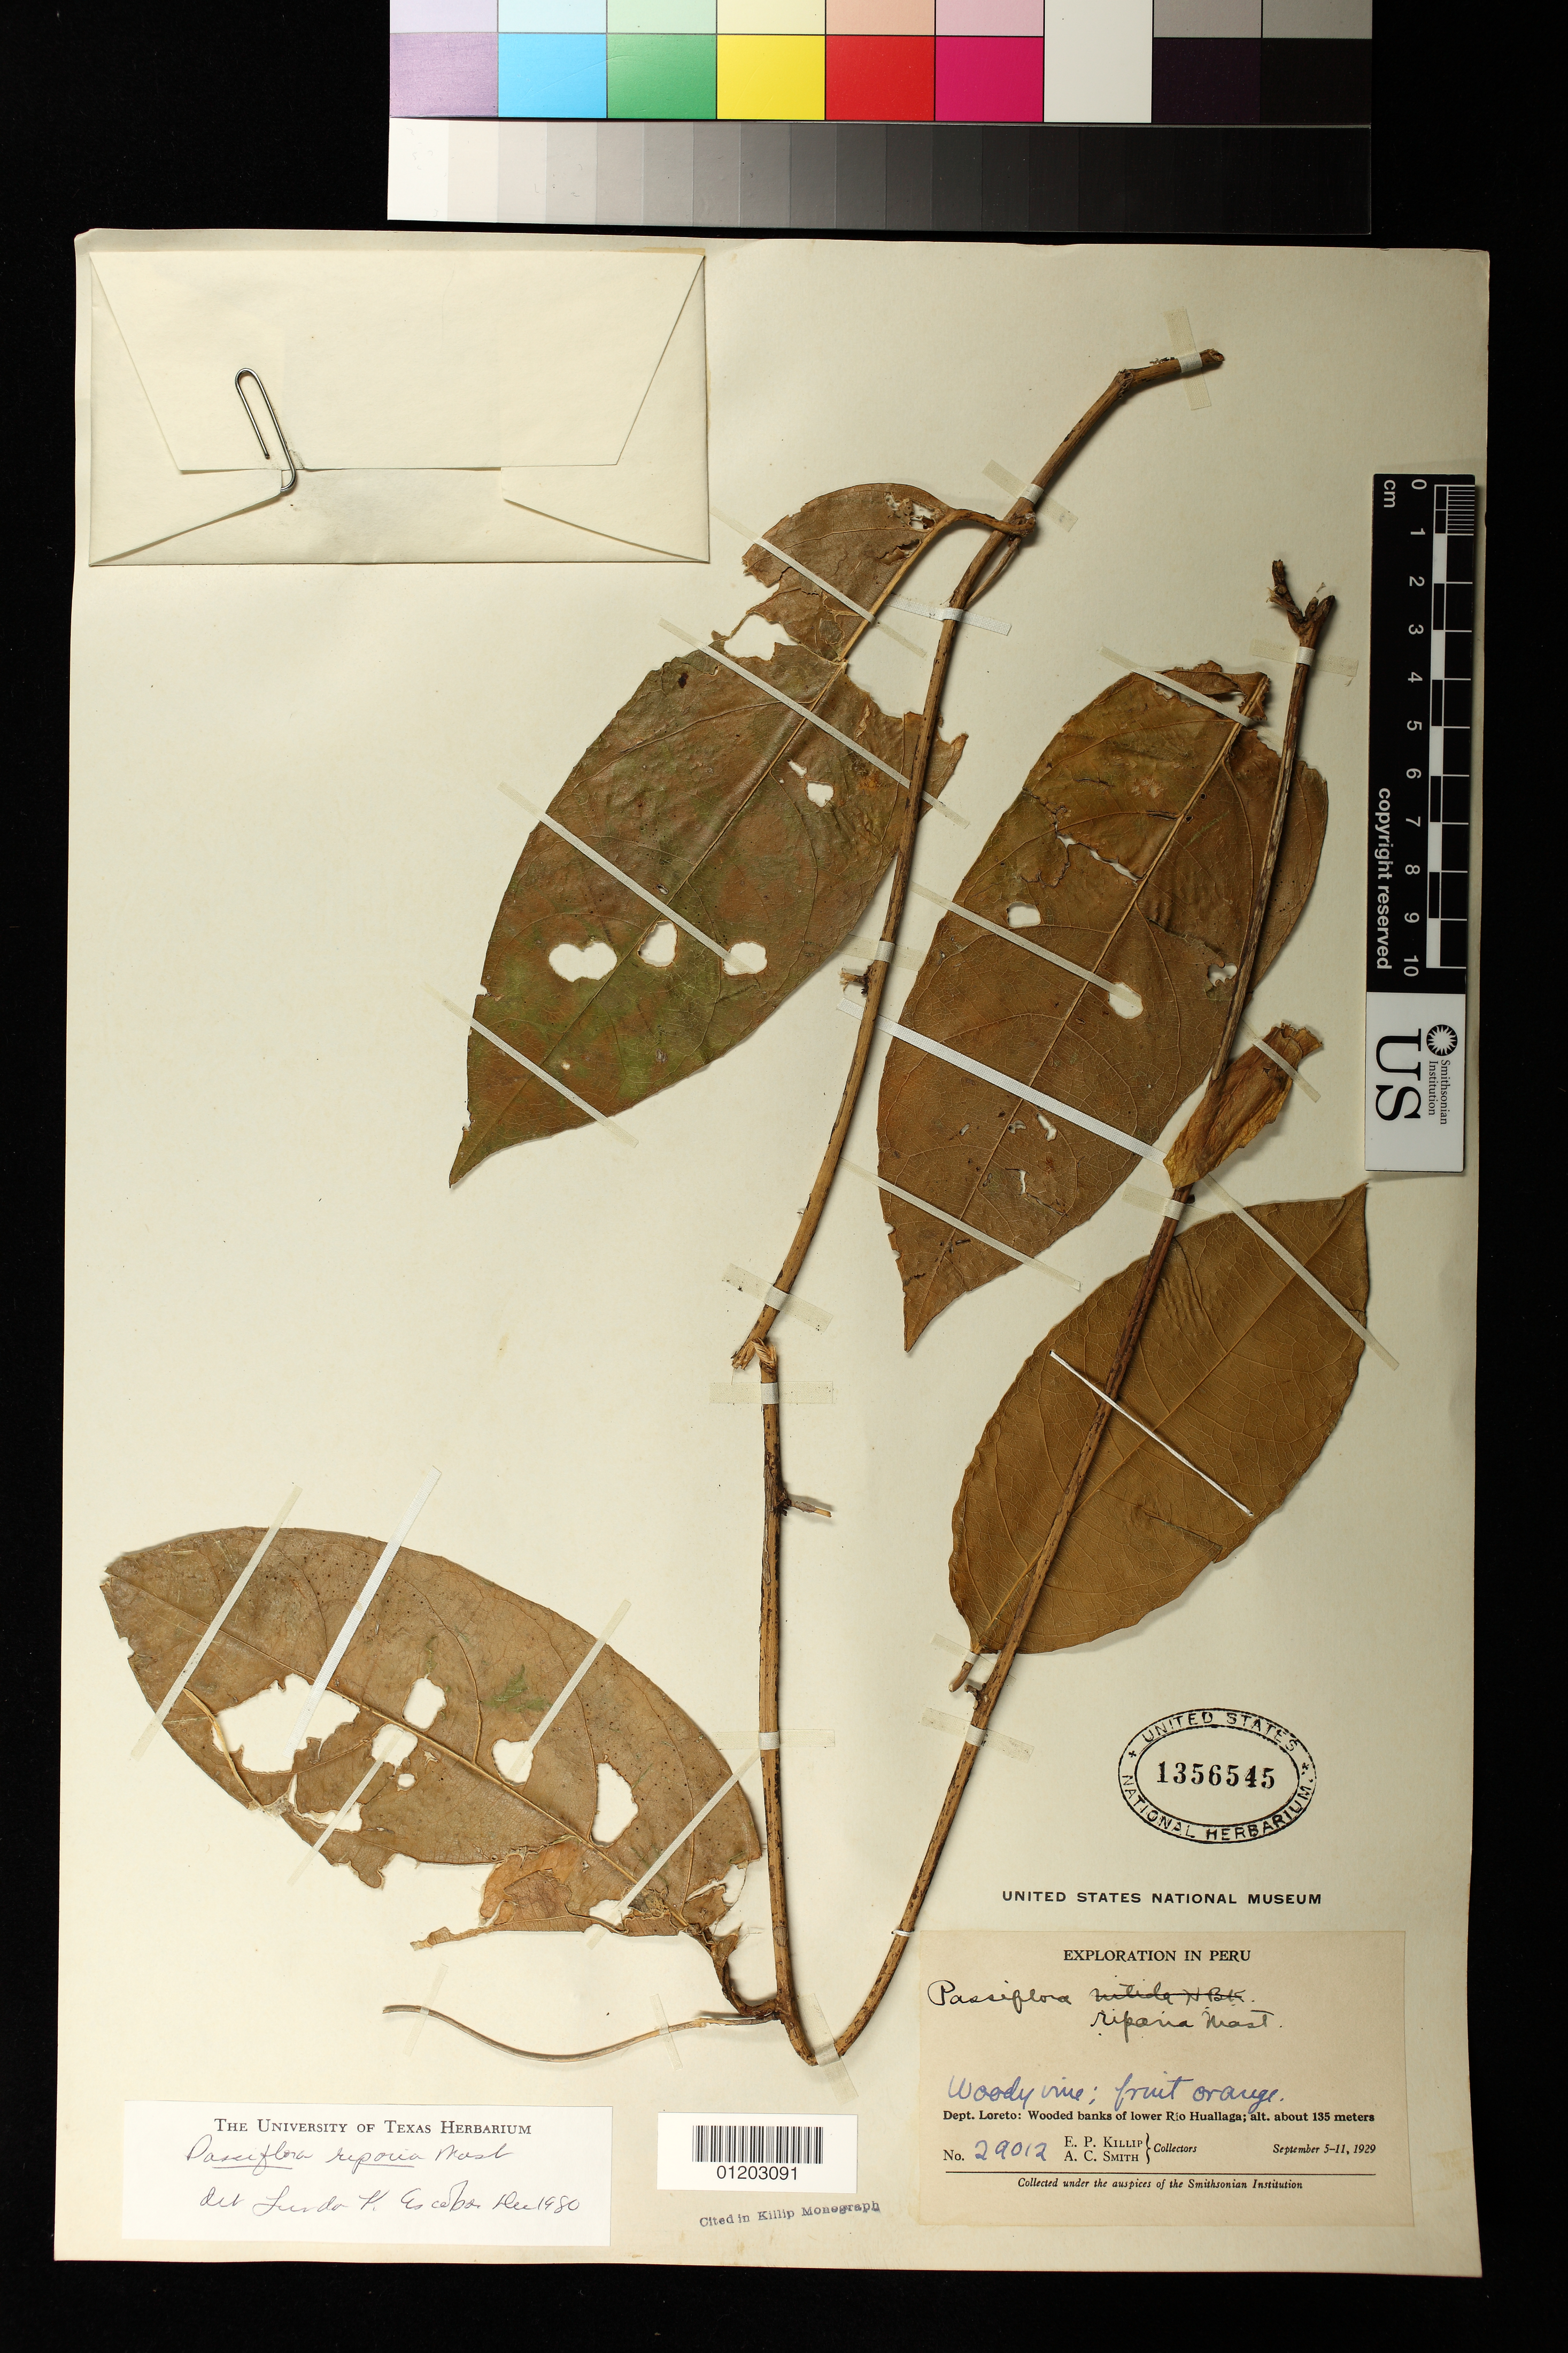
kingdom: Plantae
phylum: Tracheophyta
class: Magnoliopsida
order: Malpighiales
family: Passifloraceae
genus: Passiflora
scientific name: Passiflora riparia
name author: Mart. ex Mast.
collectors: E. P. Killip & A. C. Smith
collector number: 29012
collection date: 1929-09-05/1929-09-11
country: Peru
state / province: Loreto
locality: wooded banks of lower Rio Huallaga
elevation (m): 135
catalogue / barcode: US 1356545